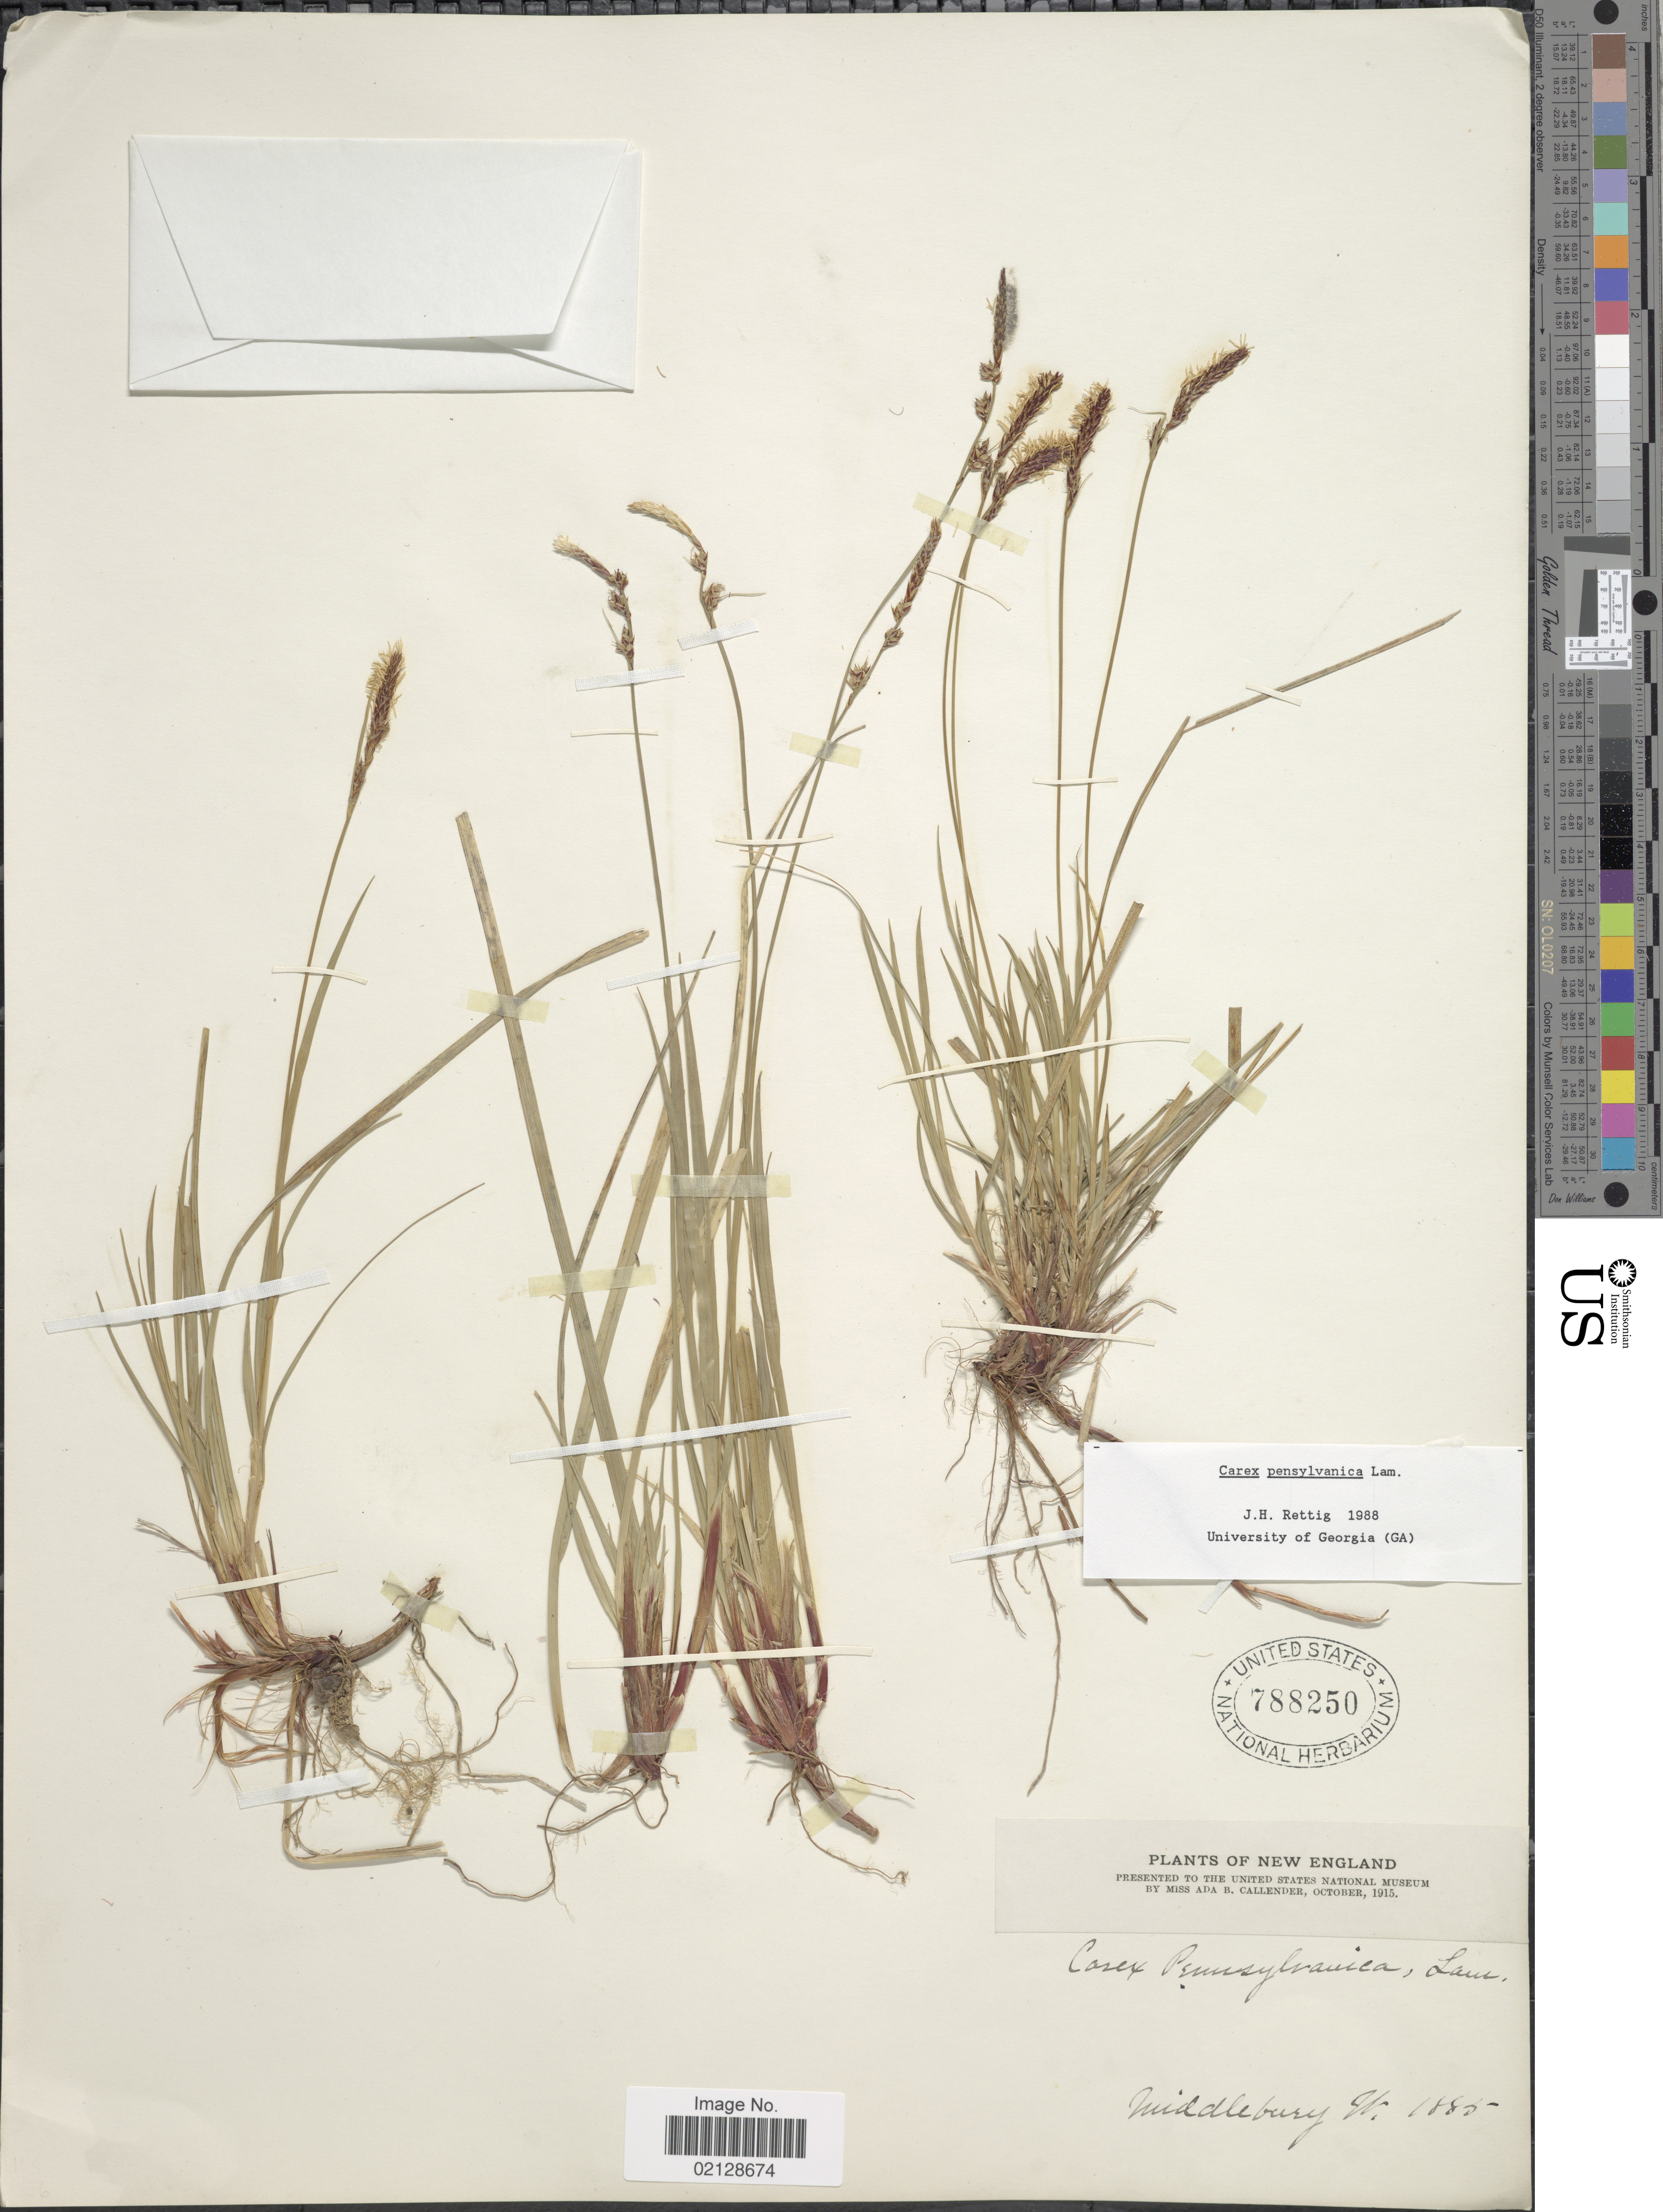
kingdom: Plantae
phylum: Tracheophyta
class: Liliopsida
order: Poales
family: Cyperaceae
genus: Carex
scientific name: Carex pensylvanica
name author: Lam.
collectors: A. Callender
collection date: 1885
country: United States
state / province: Vermont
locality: Middlebury, VT., New England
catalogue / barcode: US 788250